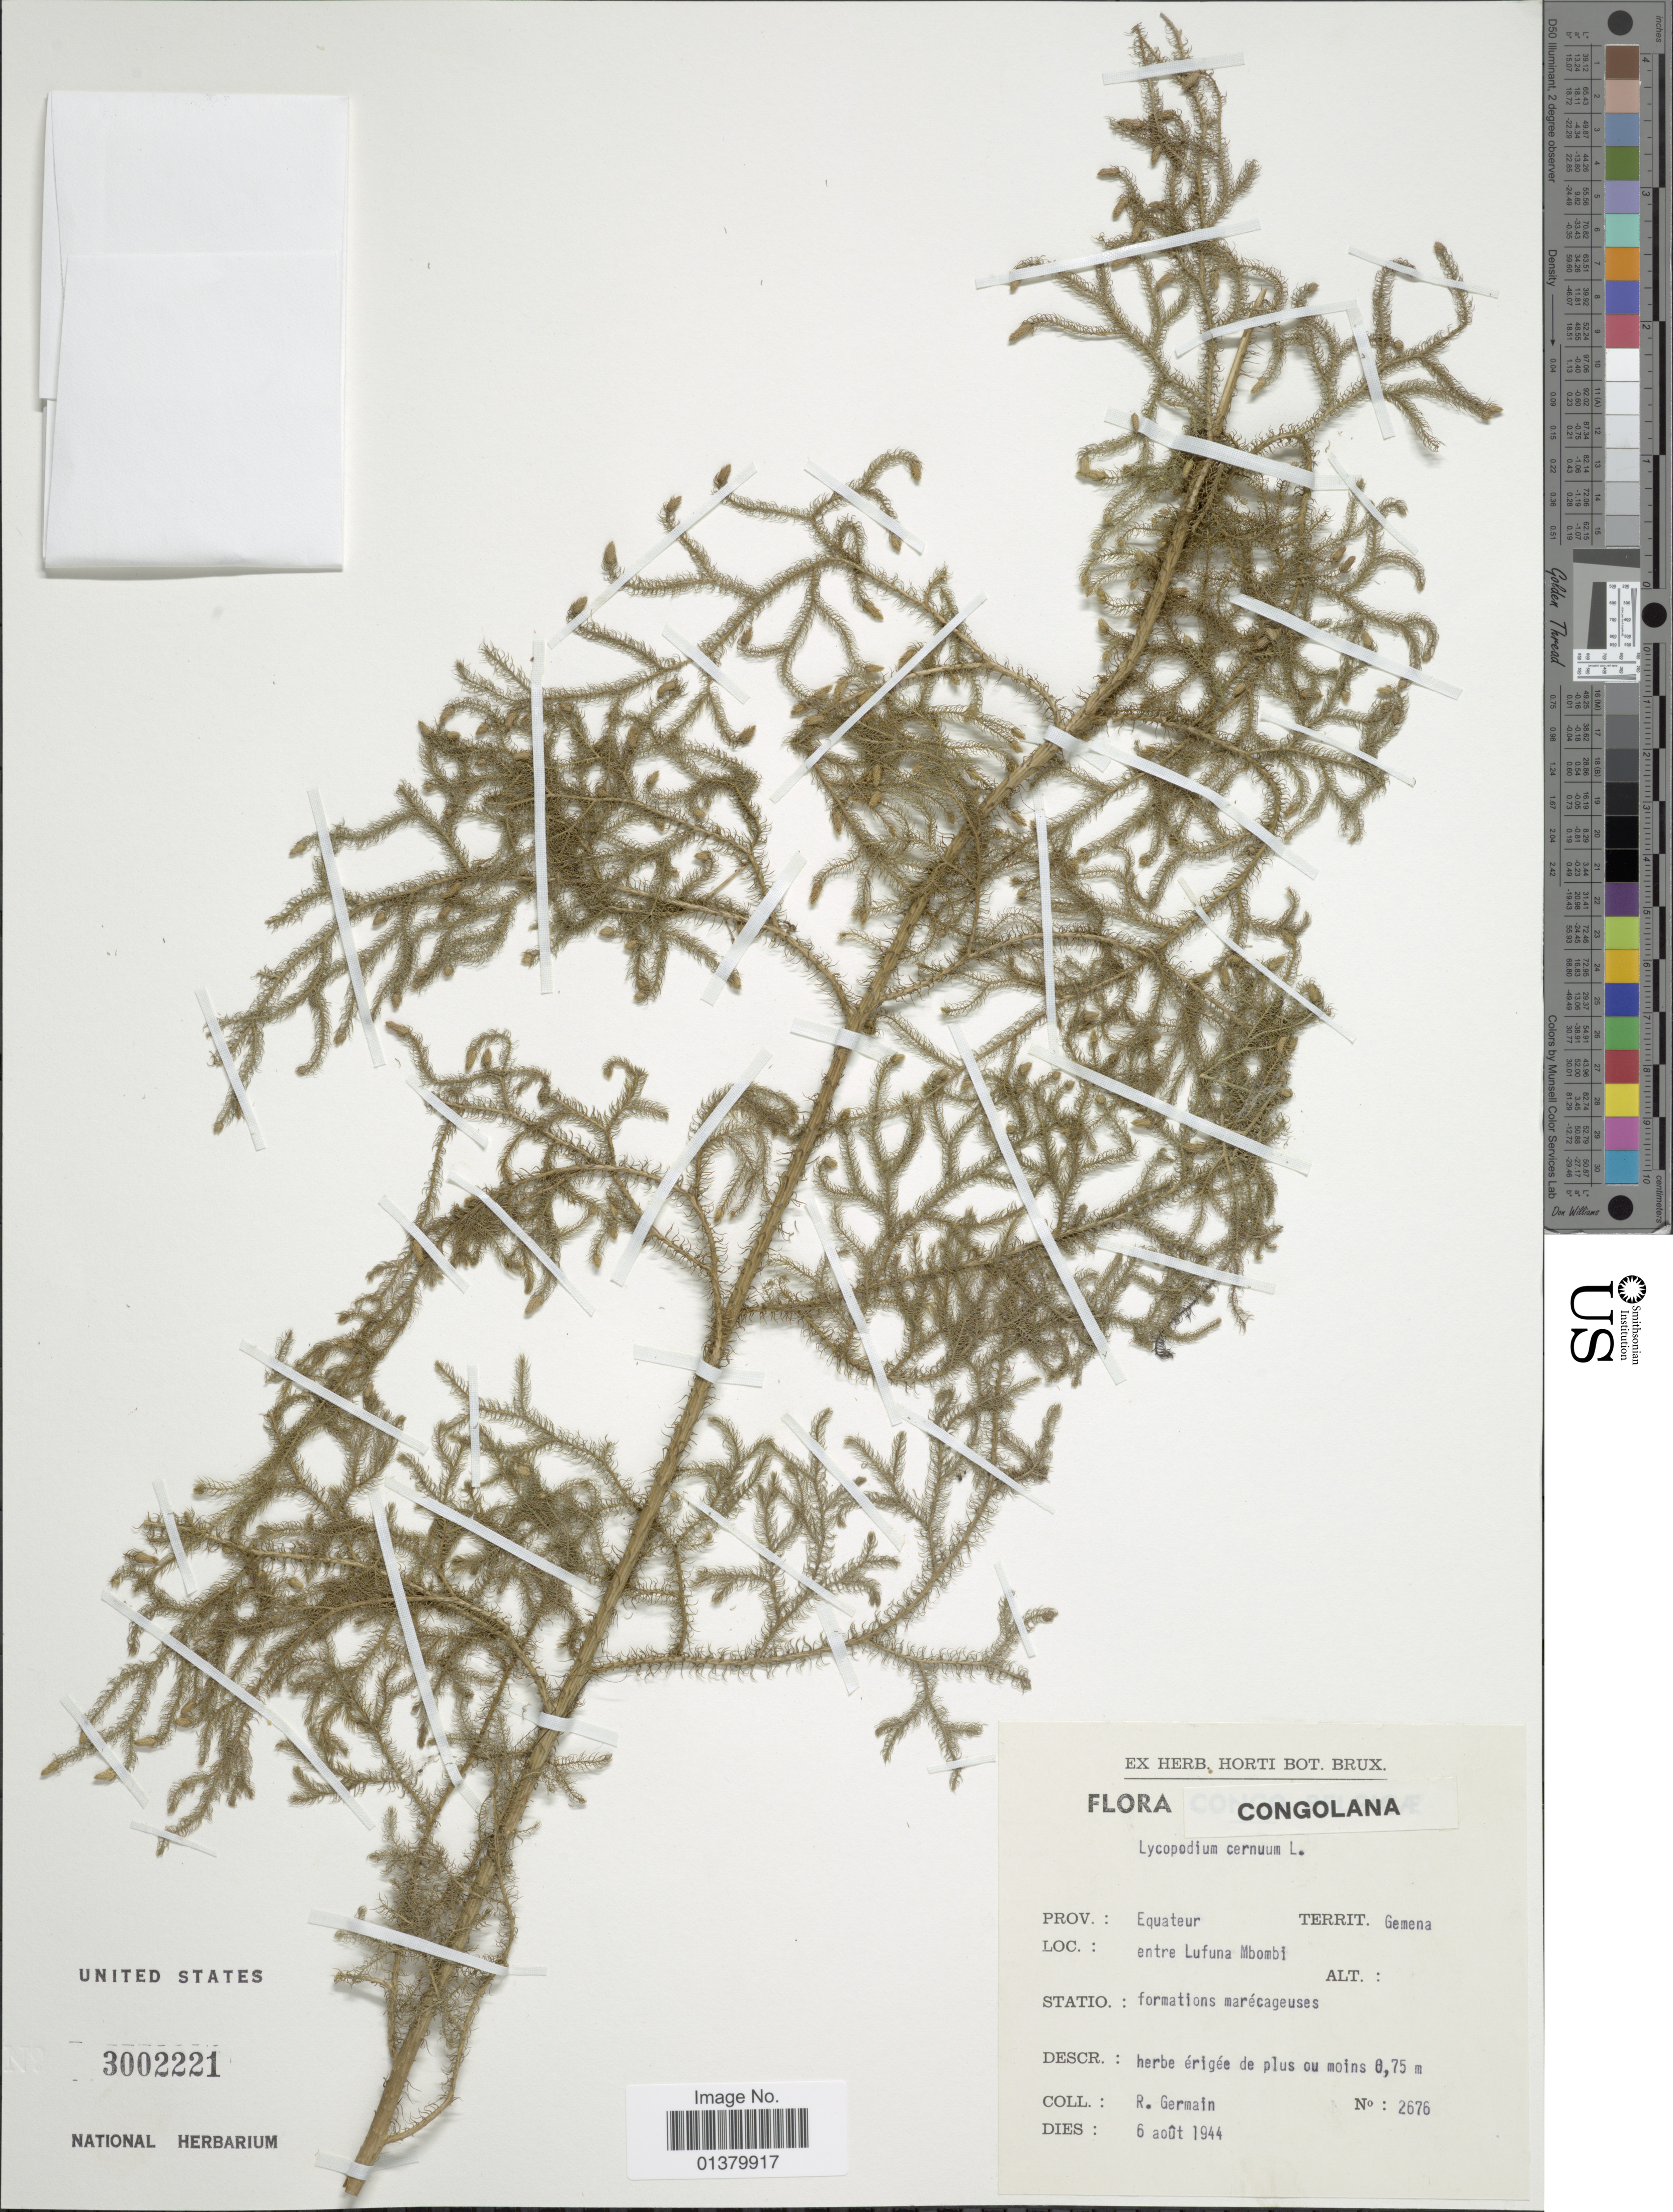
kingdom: Plantae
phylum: Tracheophyta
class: Lycopodiopsida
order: Lycopodiales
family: Lycopodiaceae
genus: Palhinhaea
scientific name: Palhinhaea cernua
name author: (L.) Vasc. & Franco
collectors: R. Germain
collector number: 2676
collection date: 1944-08-06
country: Congo, Democratic Republic of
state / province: Equateur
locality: Territ. Gemena, entre Lufuna Mbombi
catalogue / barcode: US 3002221